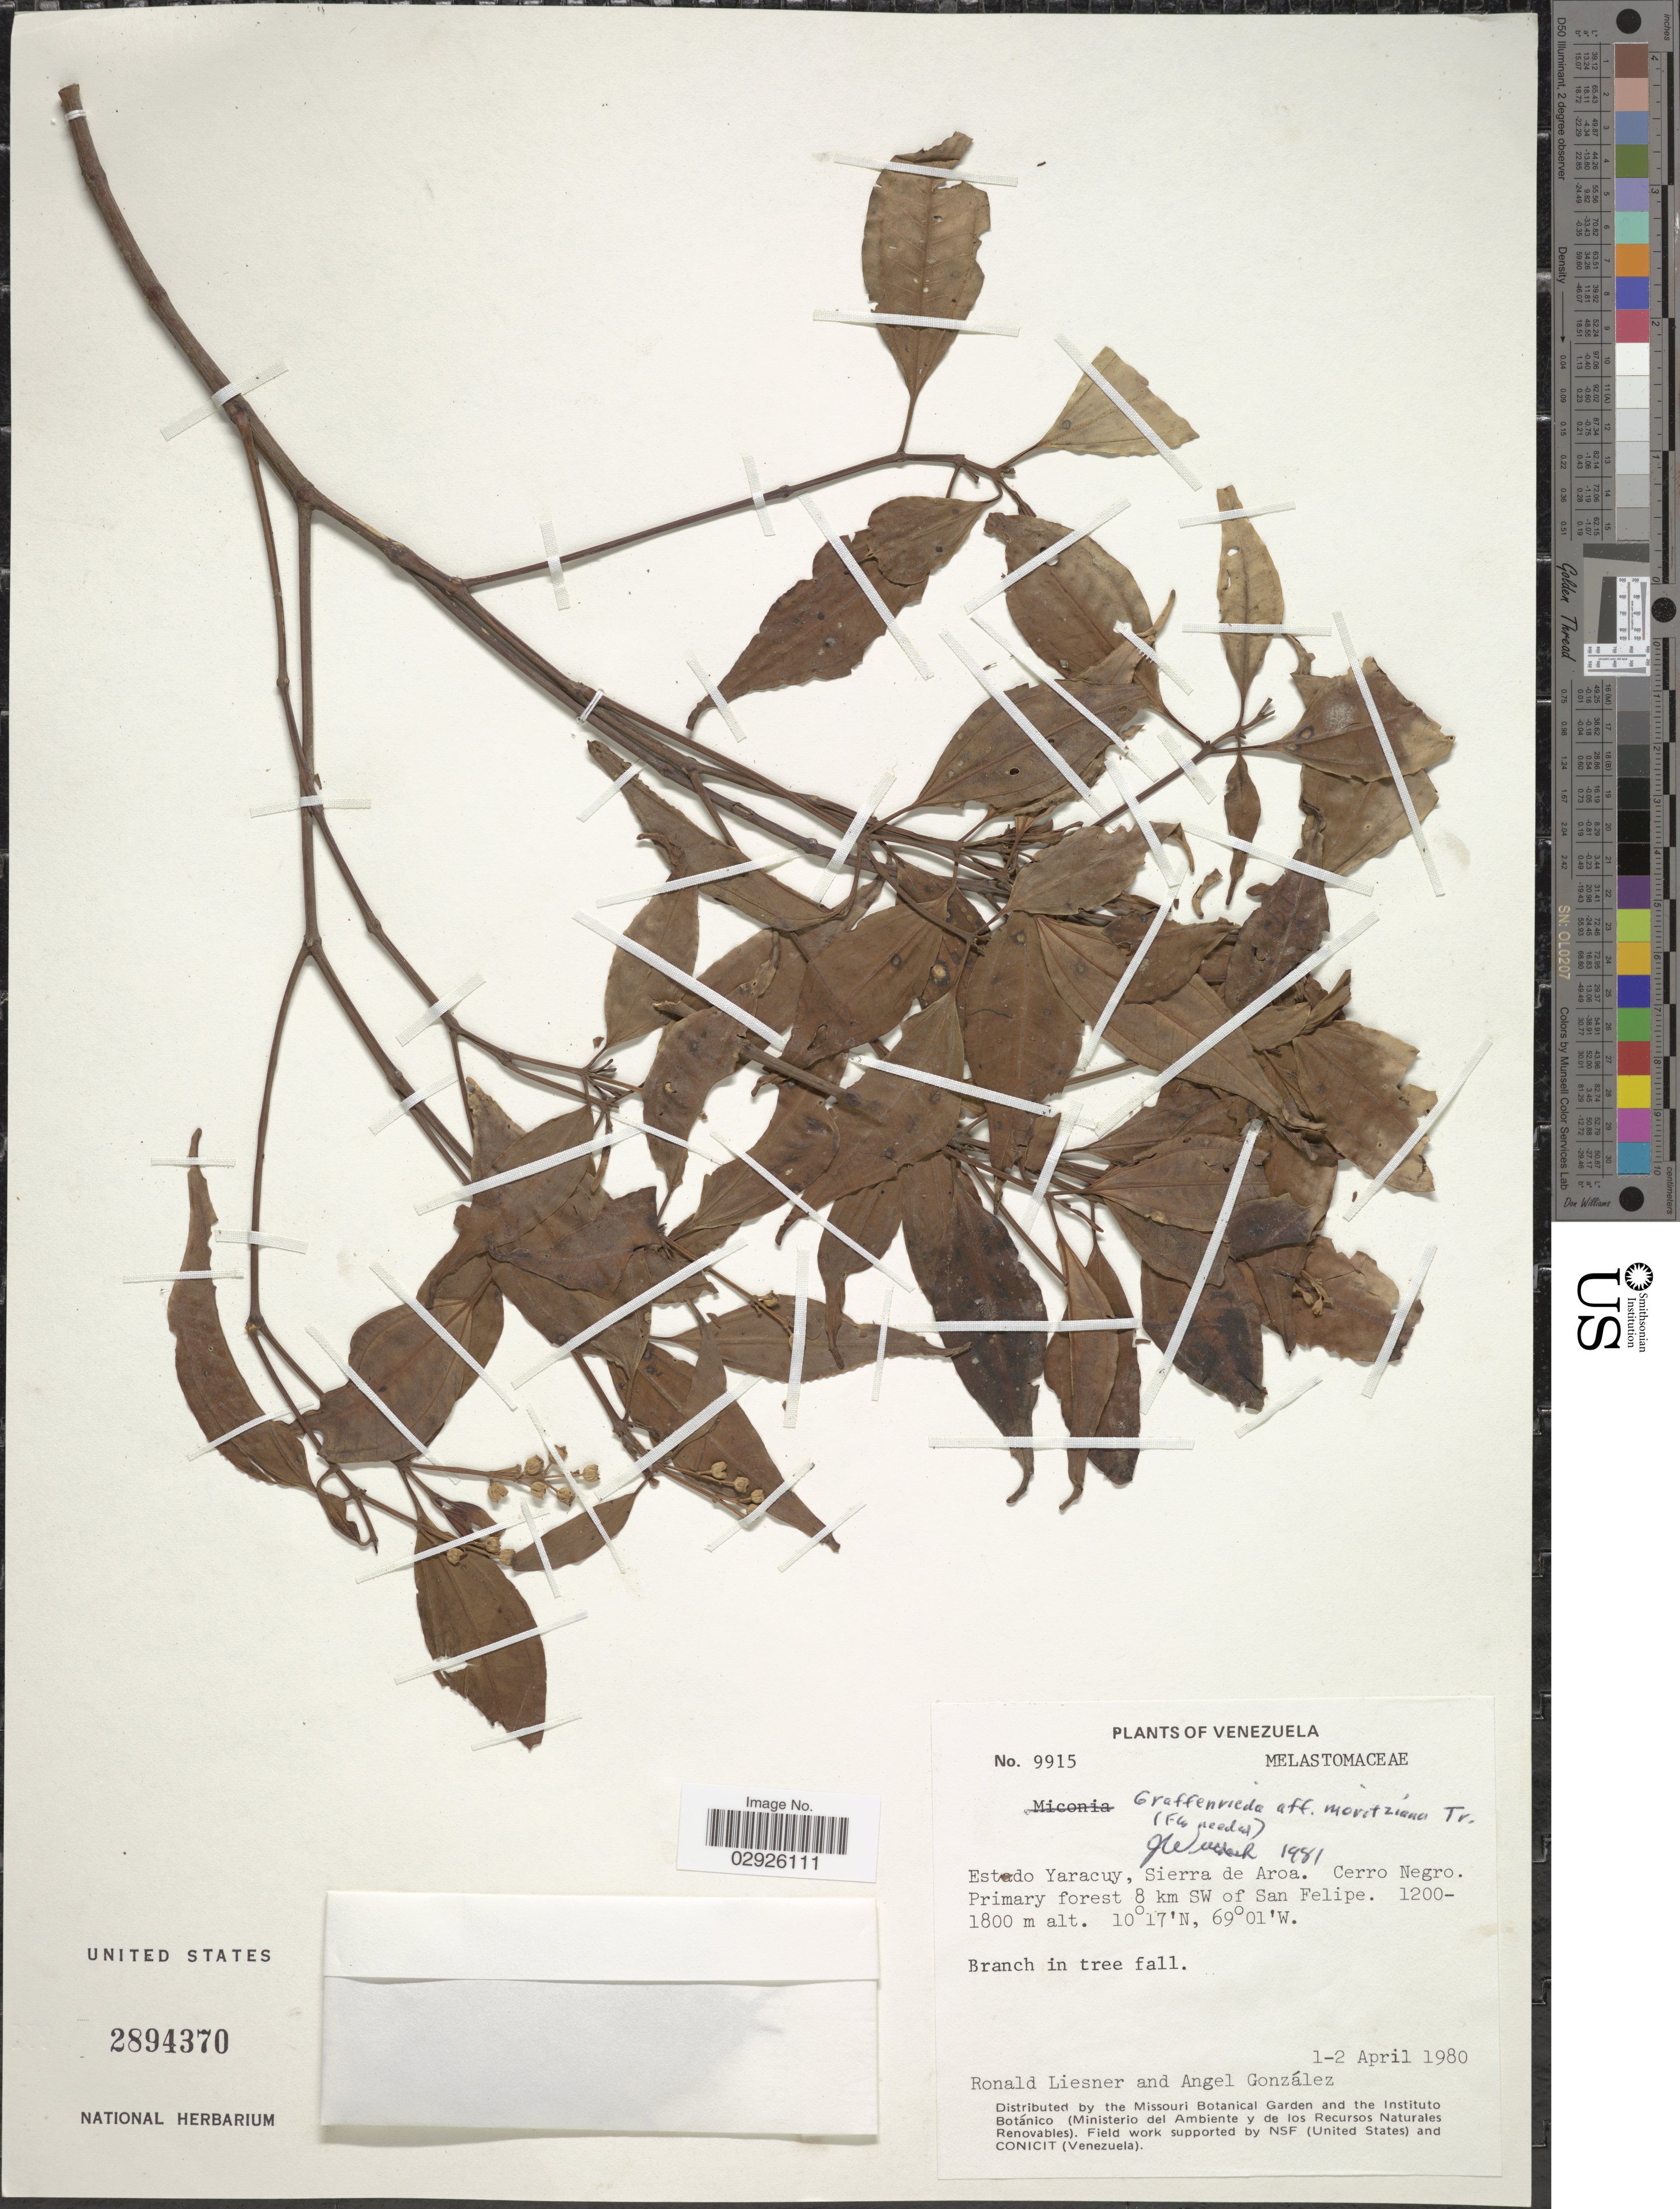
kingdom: Plantae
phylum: Tracheophyta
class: Magnoliopsida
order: Myrtales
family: Melastomataceae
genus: Graffenrieda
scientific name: Graffenrieda sp.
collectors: R. L. Liesner & A. C. González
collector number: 9915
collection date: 1980-04-01/1980-04-02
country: Venezuela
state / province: Yaracuy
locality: Sierra de Aroa. Cerro Negro. Primary forest 8 km SW of San Felipe.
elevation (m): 1200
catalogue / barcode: US 2894370